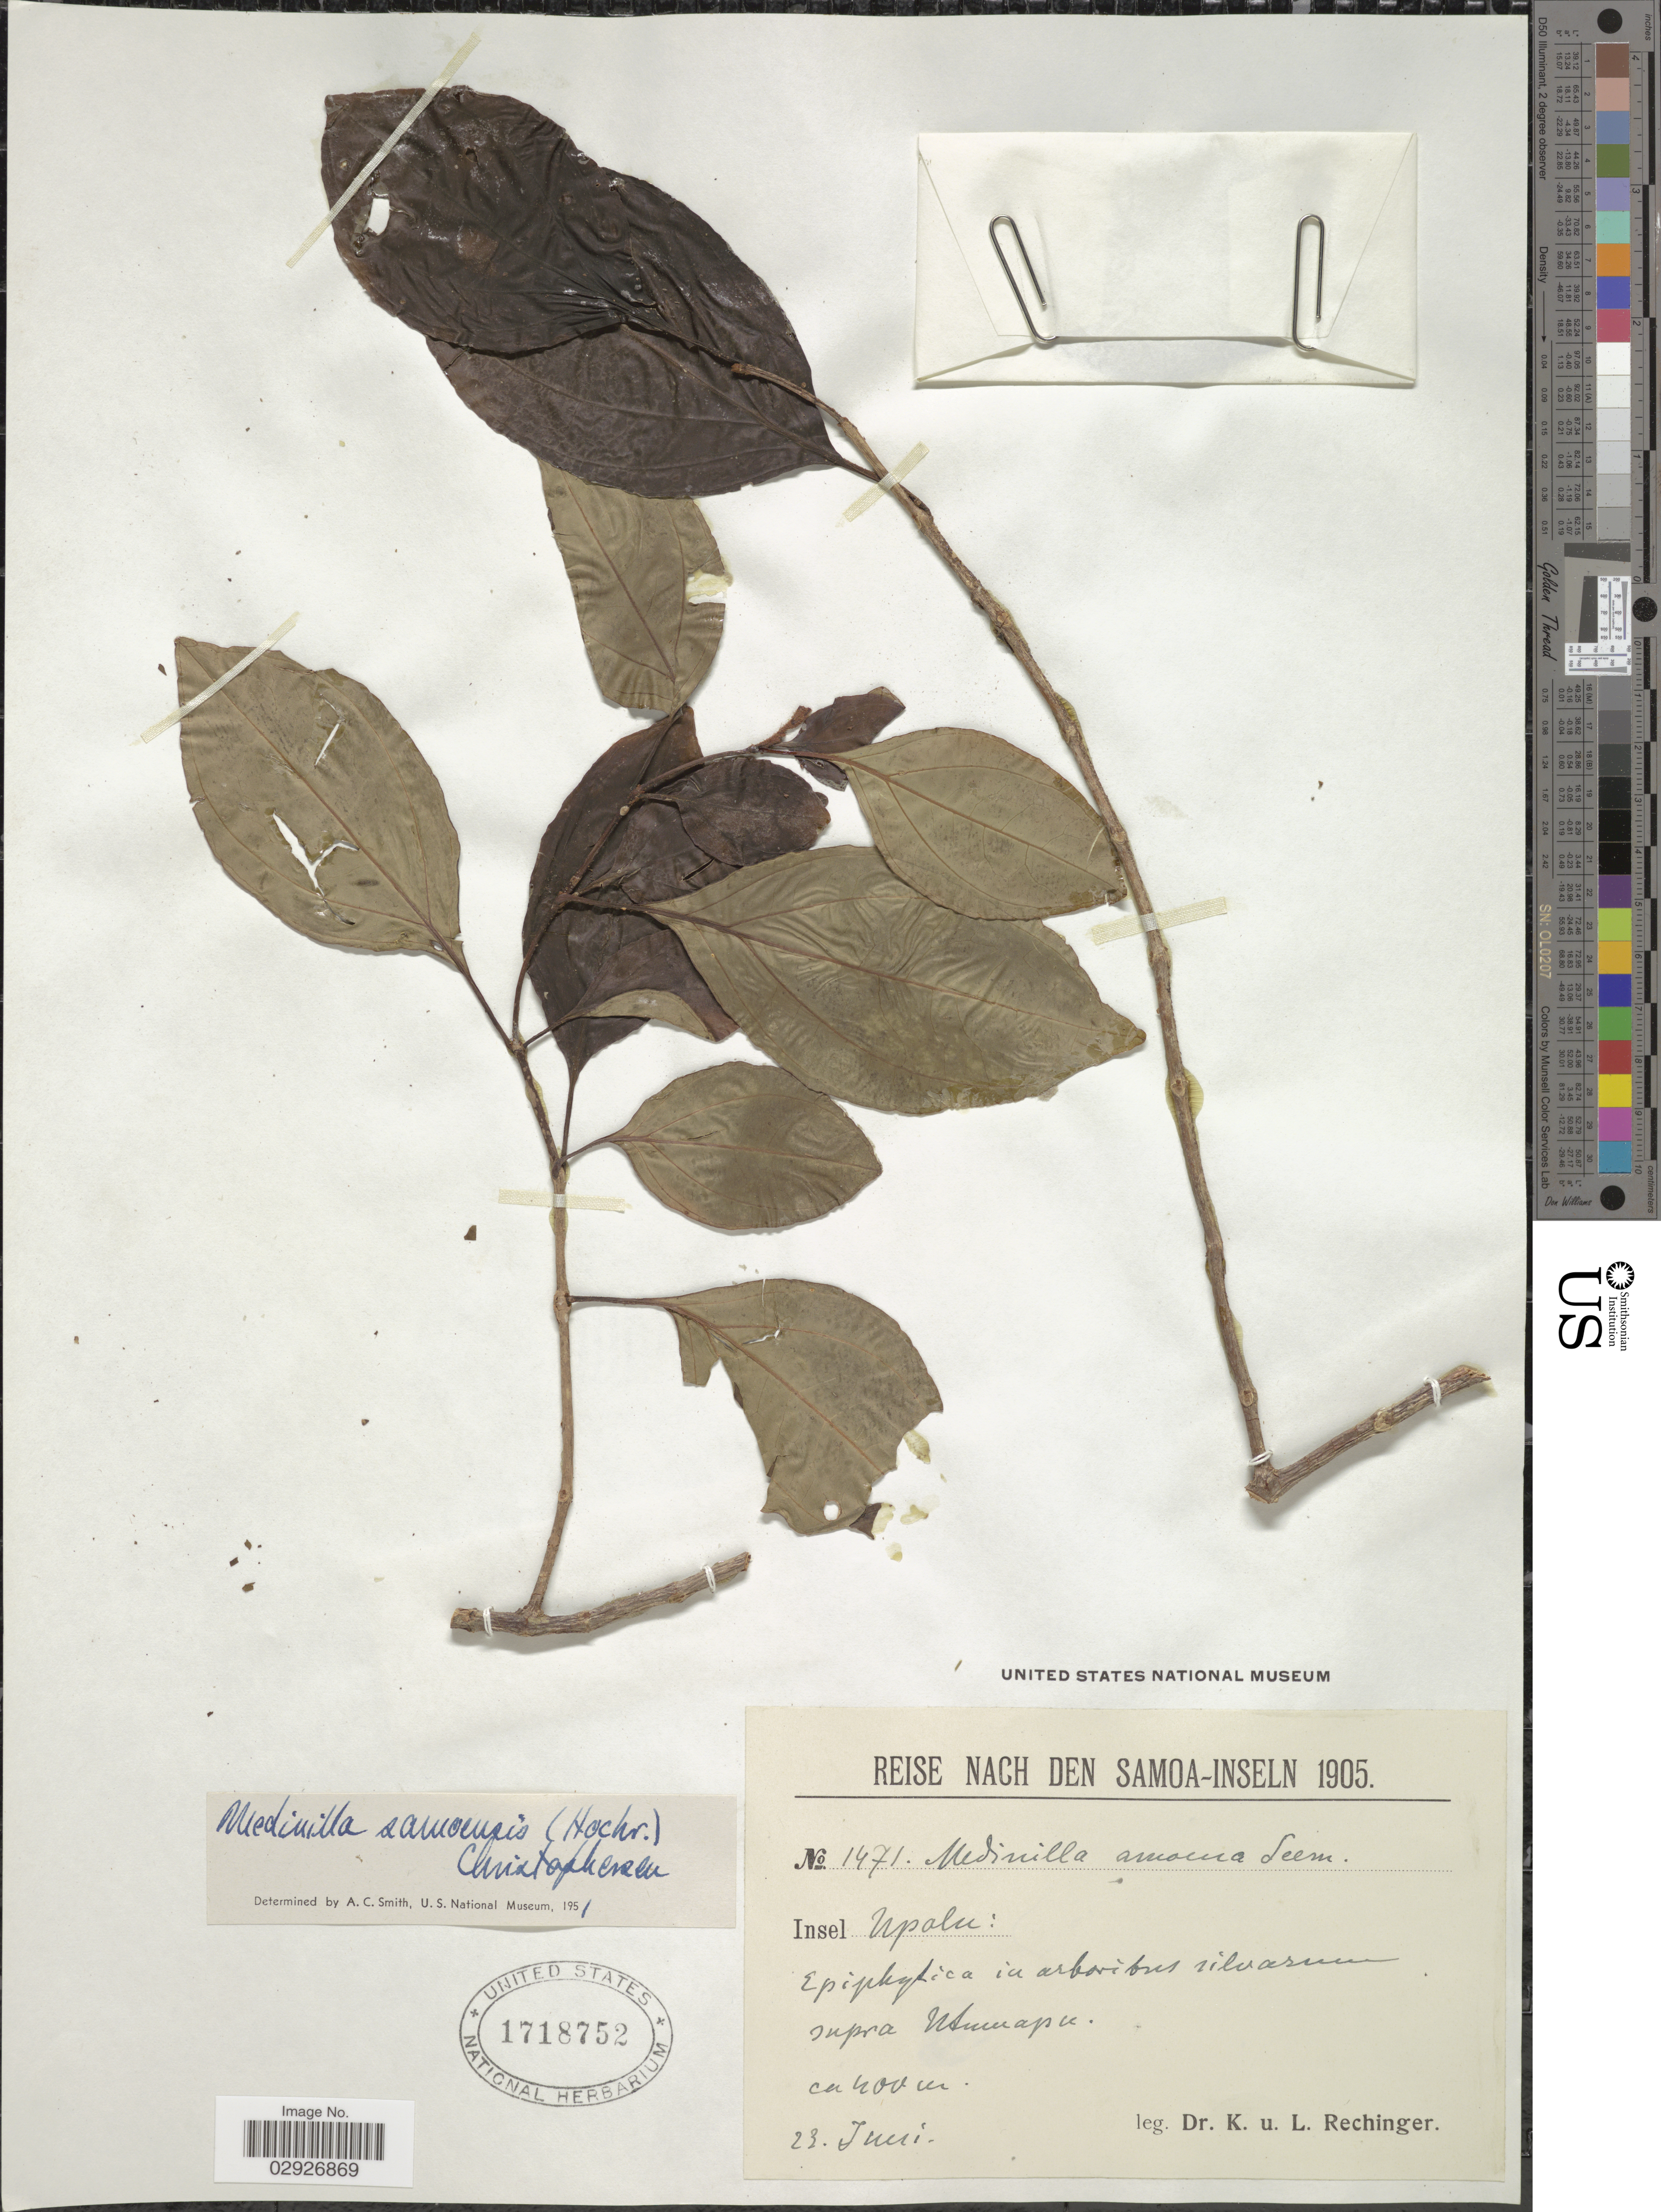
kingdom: Plantae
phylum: Tracheophyta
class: Magnoliopsida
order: Myrtales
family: Melastomataceae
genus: Medinilla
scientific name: Medinilla samoensis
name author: Christoph.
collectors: K. Rechinger & L. Rechinger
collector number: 1471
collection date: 1905-06-23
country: Samoa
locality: Insel Upolu: Epiphytica in arboribus silvarum supra Utumapu.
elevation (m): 400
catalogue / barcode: US 1718752